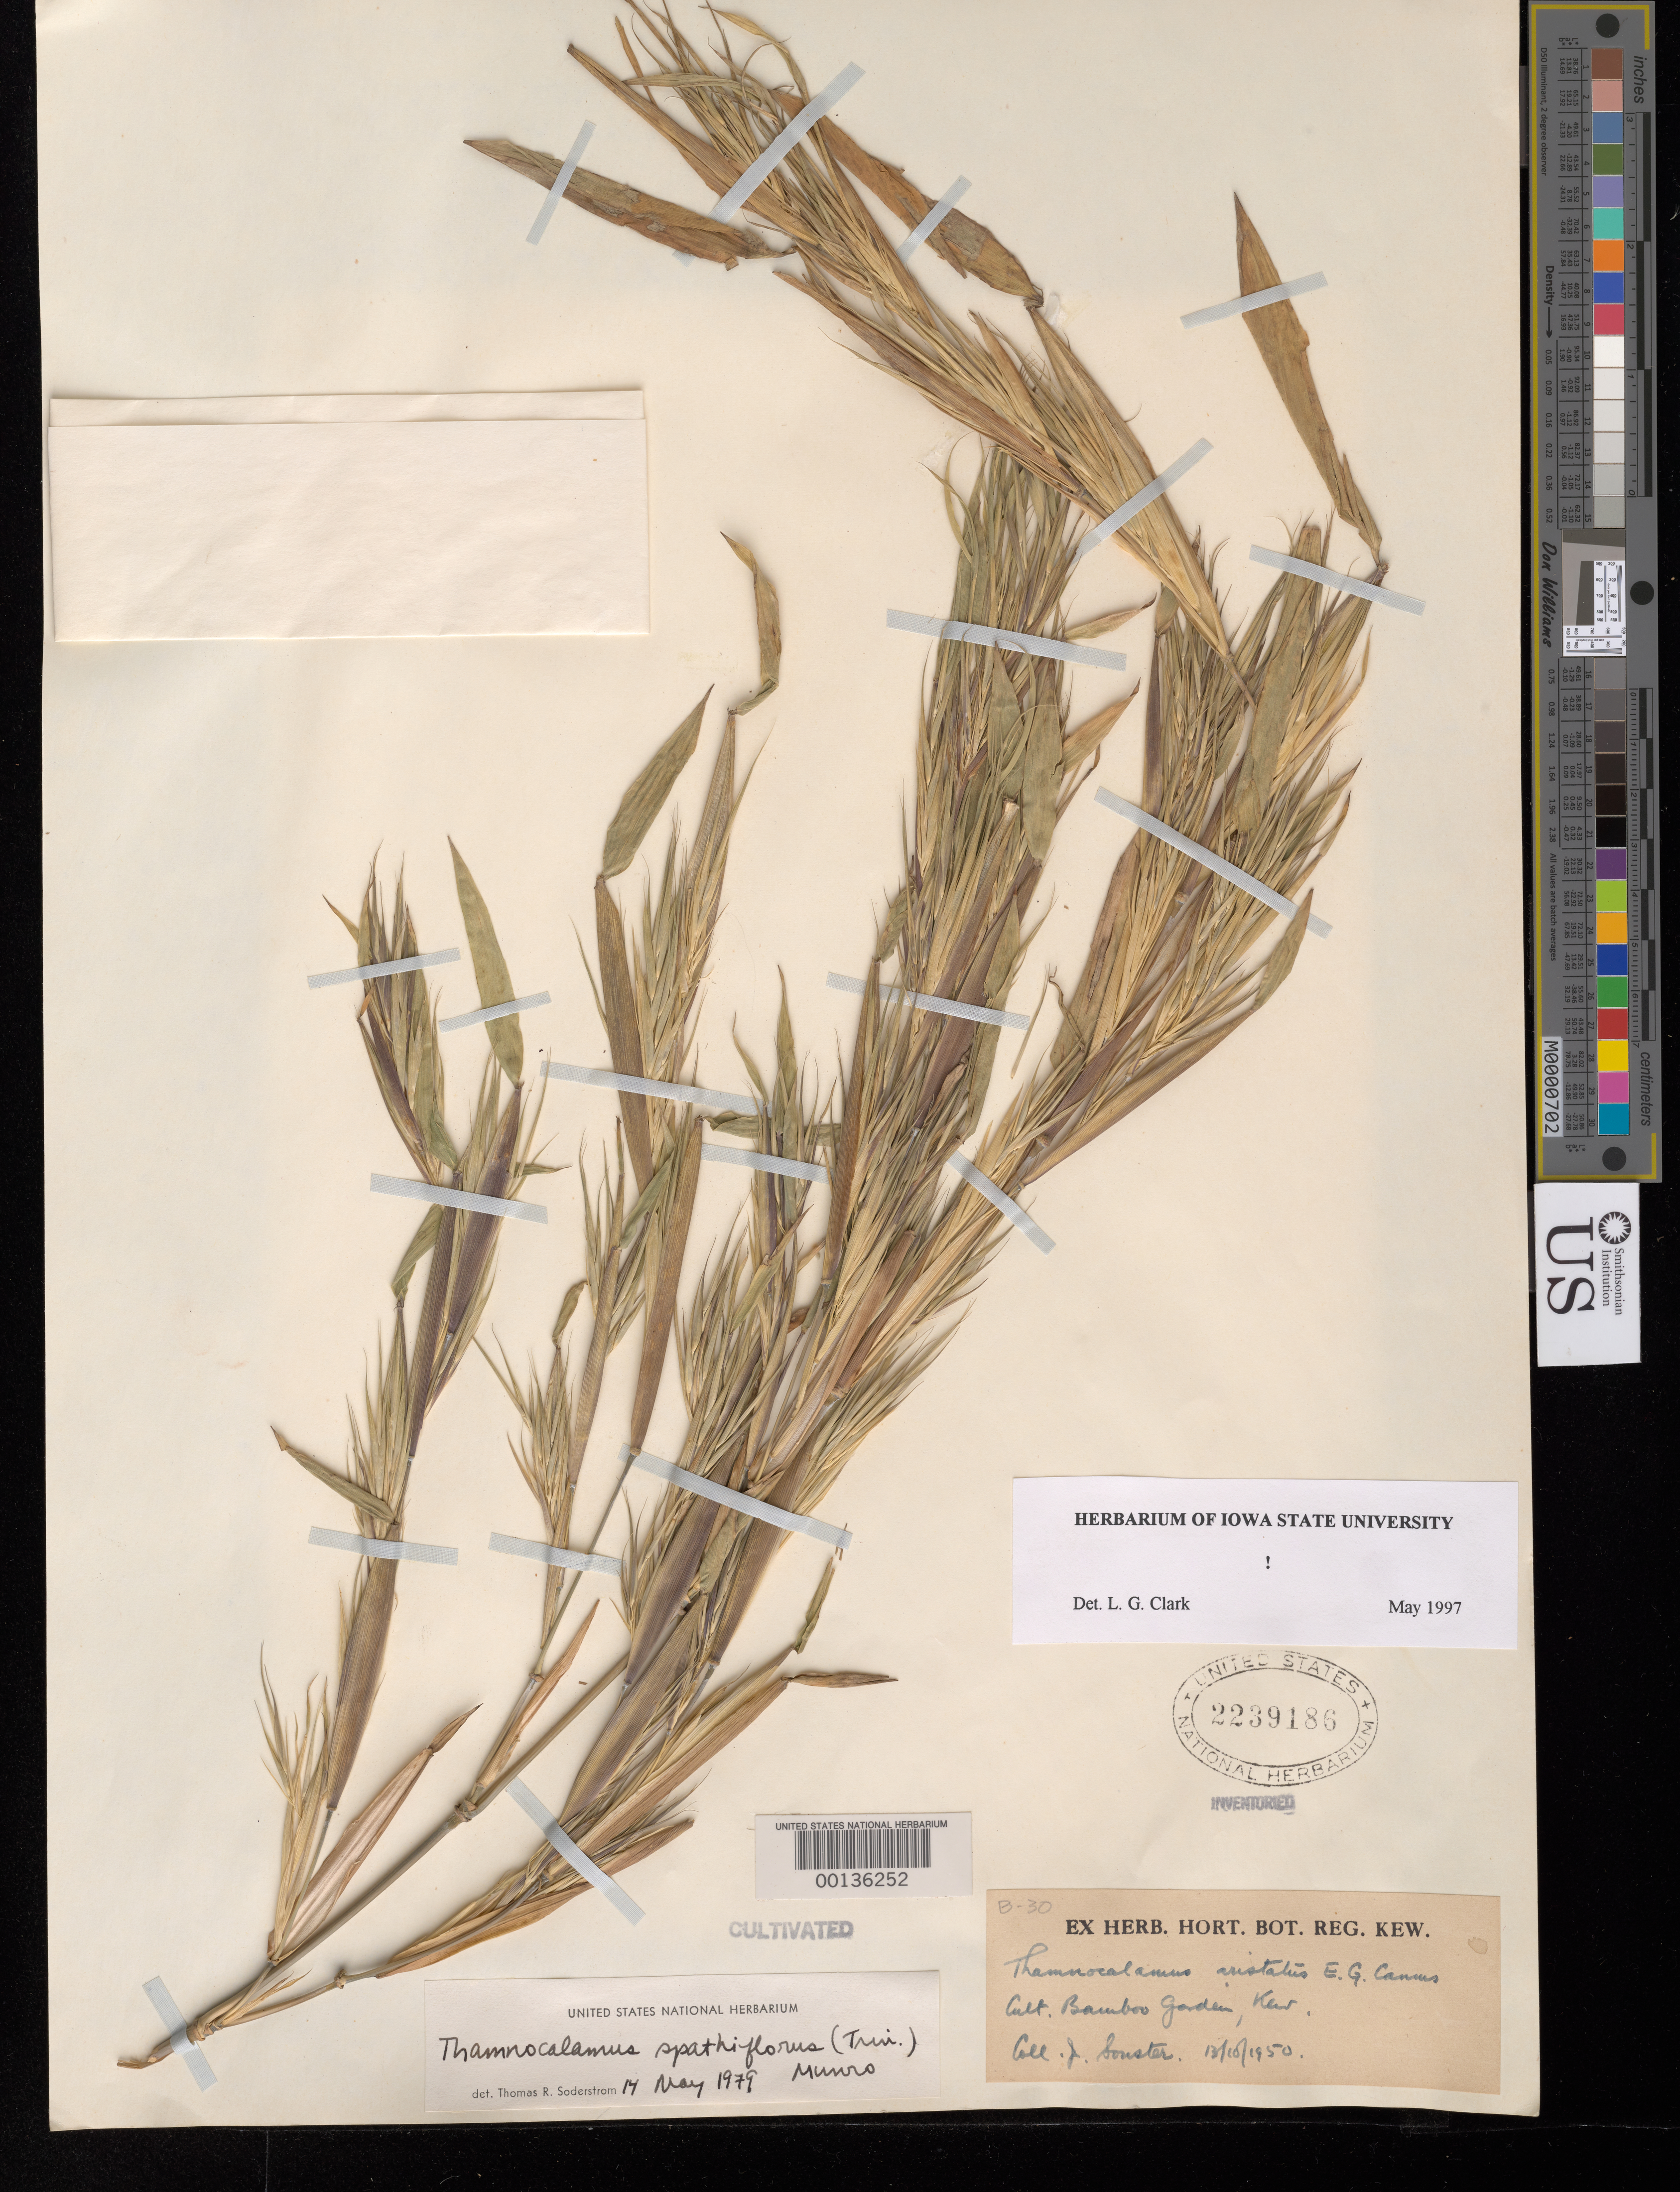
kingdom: Plantae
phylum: Tracheophyta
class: Liliopsida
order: Poales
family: Poaceae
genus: Thamnocalamus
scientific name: Thamnocalamus spathiflorus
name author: (Trin.) Munro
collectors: J. Souster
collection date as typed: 13 Oct 1950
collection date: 1950-10-13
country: United Kingdom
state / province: England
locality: Royal Botanic Gardens, Kew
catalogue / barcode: US 2239186